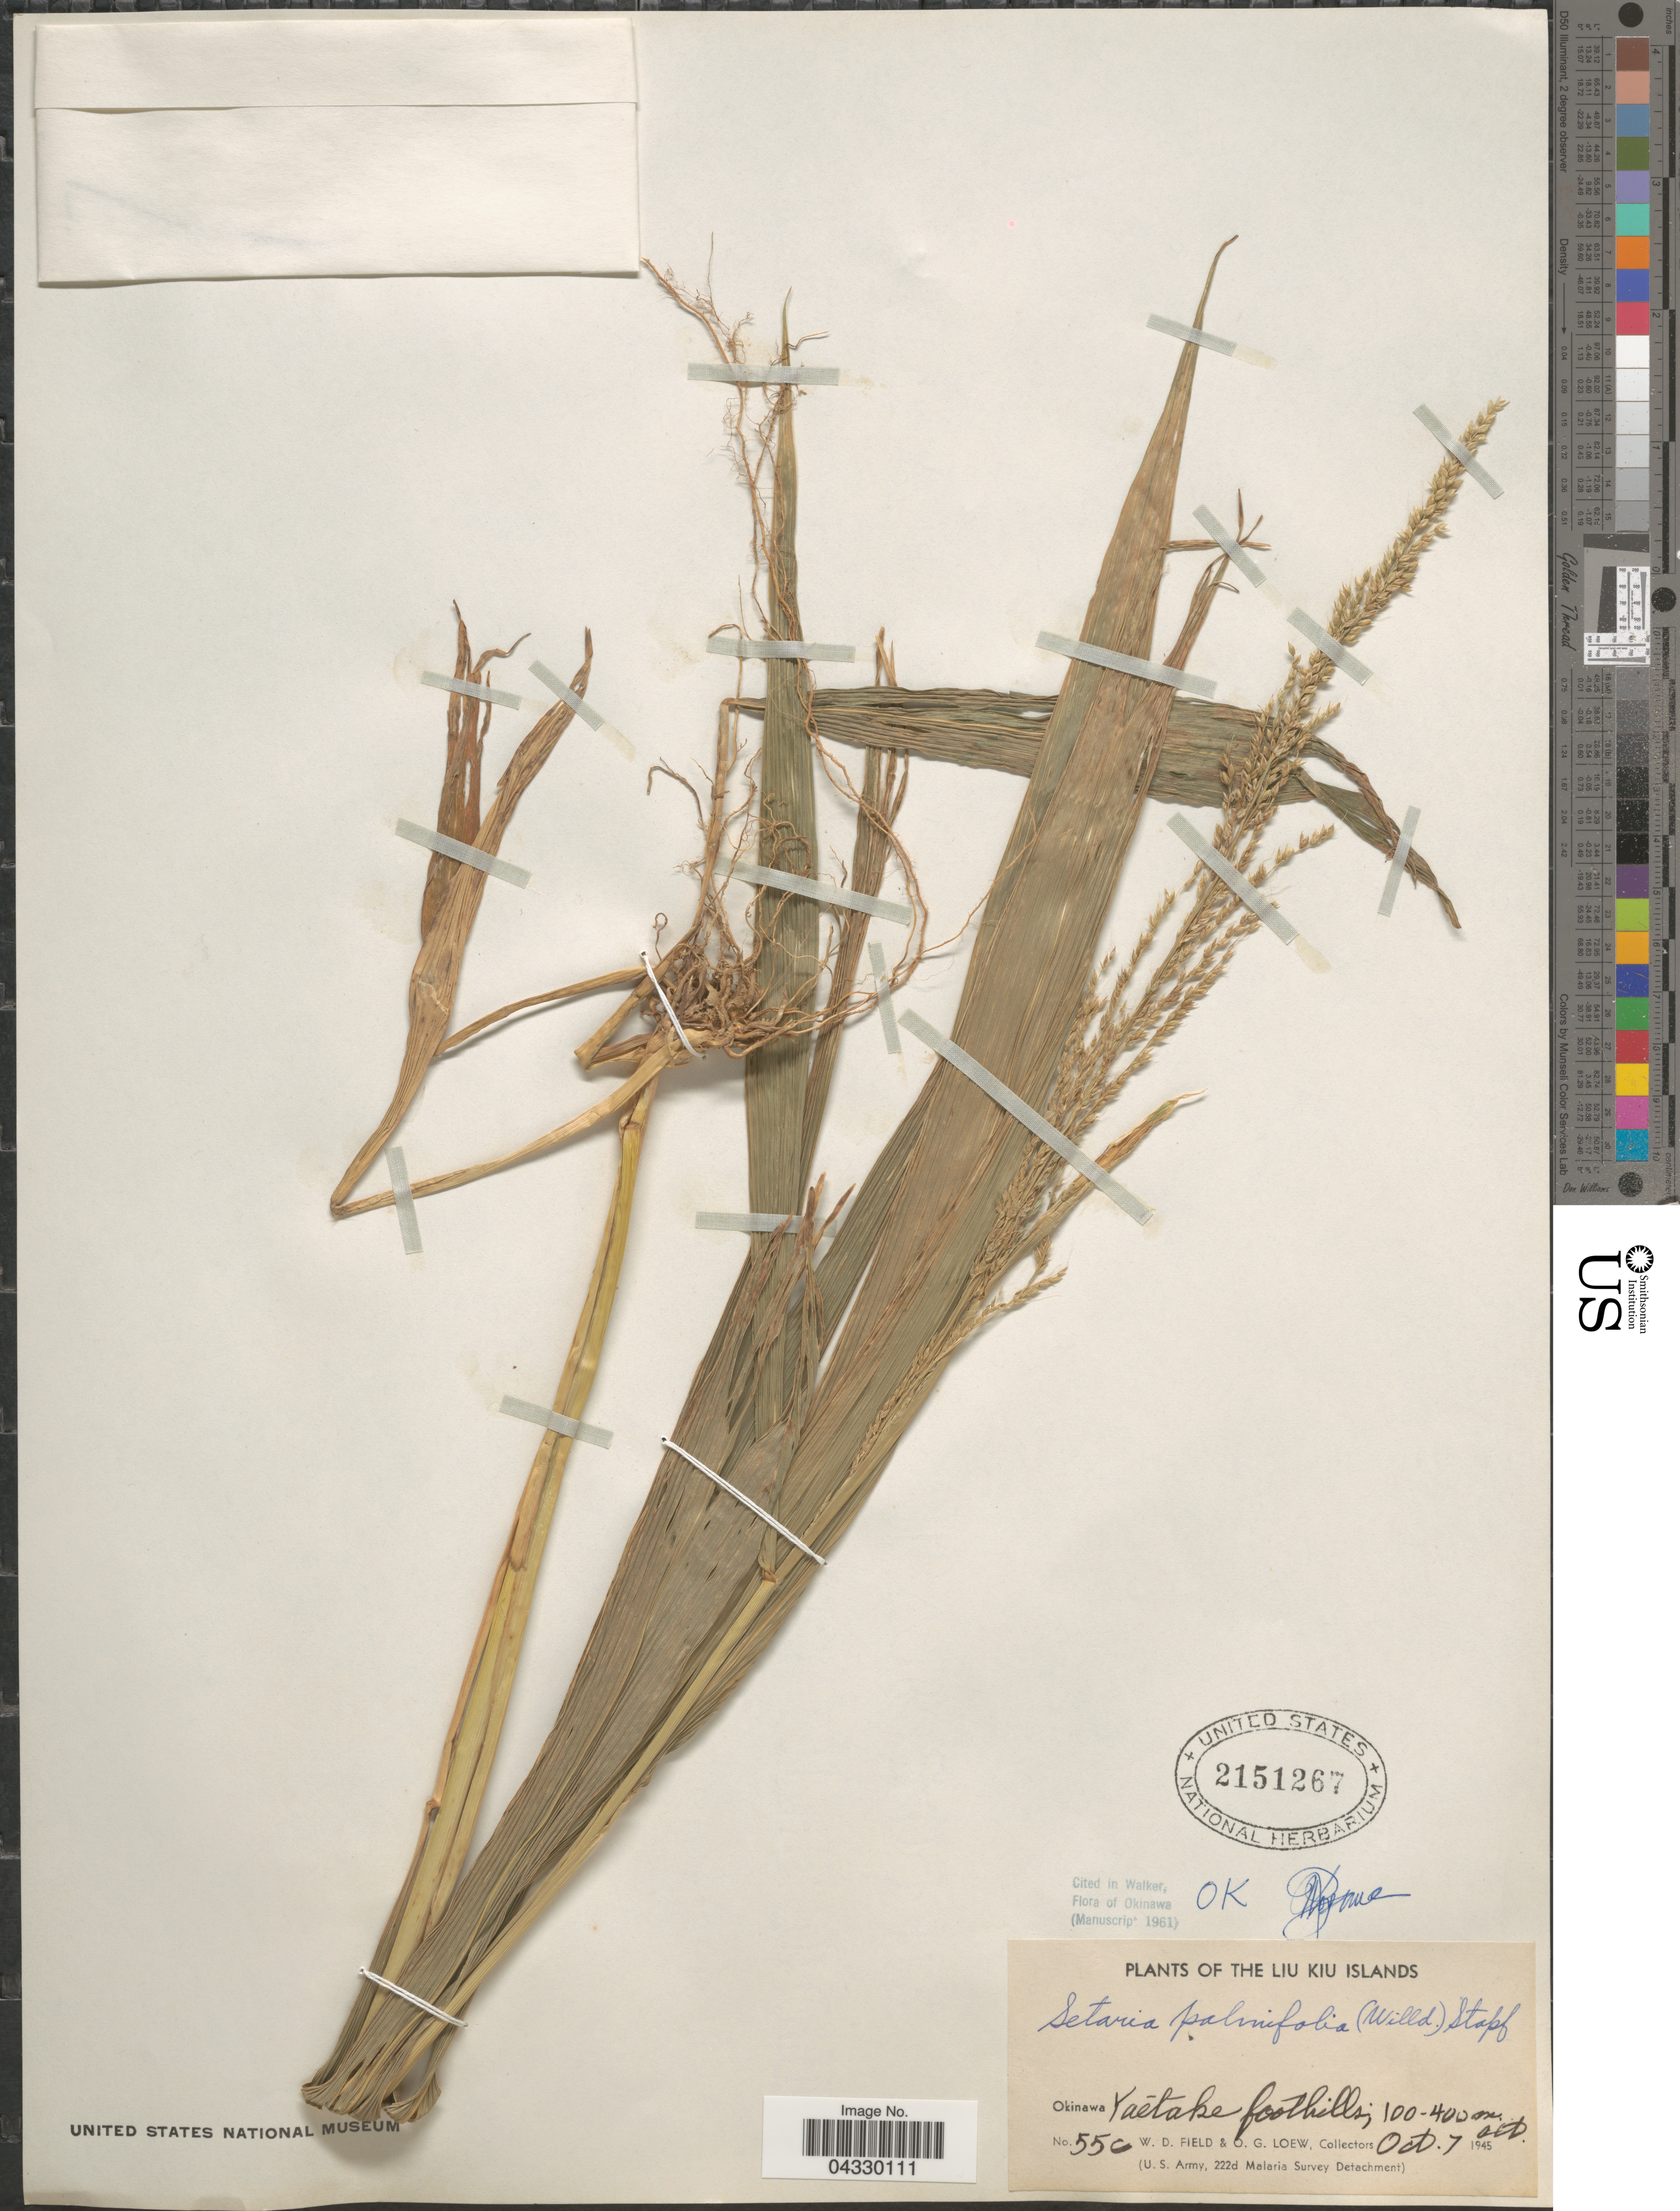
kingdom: Plantae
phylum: Tracheophyta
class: Liliopsida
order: Poales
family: Poaceae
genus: Setaria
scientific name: Setaria palmifolia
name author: (J. Koenig) Stapf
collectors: W. D. Field & O. G. Loew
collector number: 55c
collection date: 1945-10-07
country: Japan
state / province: Okinawa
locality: The Liu Kiu Islands. Okinawa. Yaétake foothills. (U. S. Army, 222d Malaria Survey Detachment).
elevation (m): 100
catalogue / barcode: US 2151267